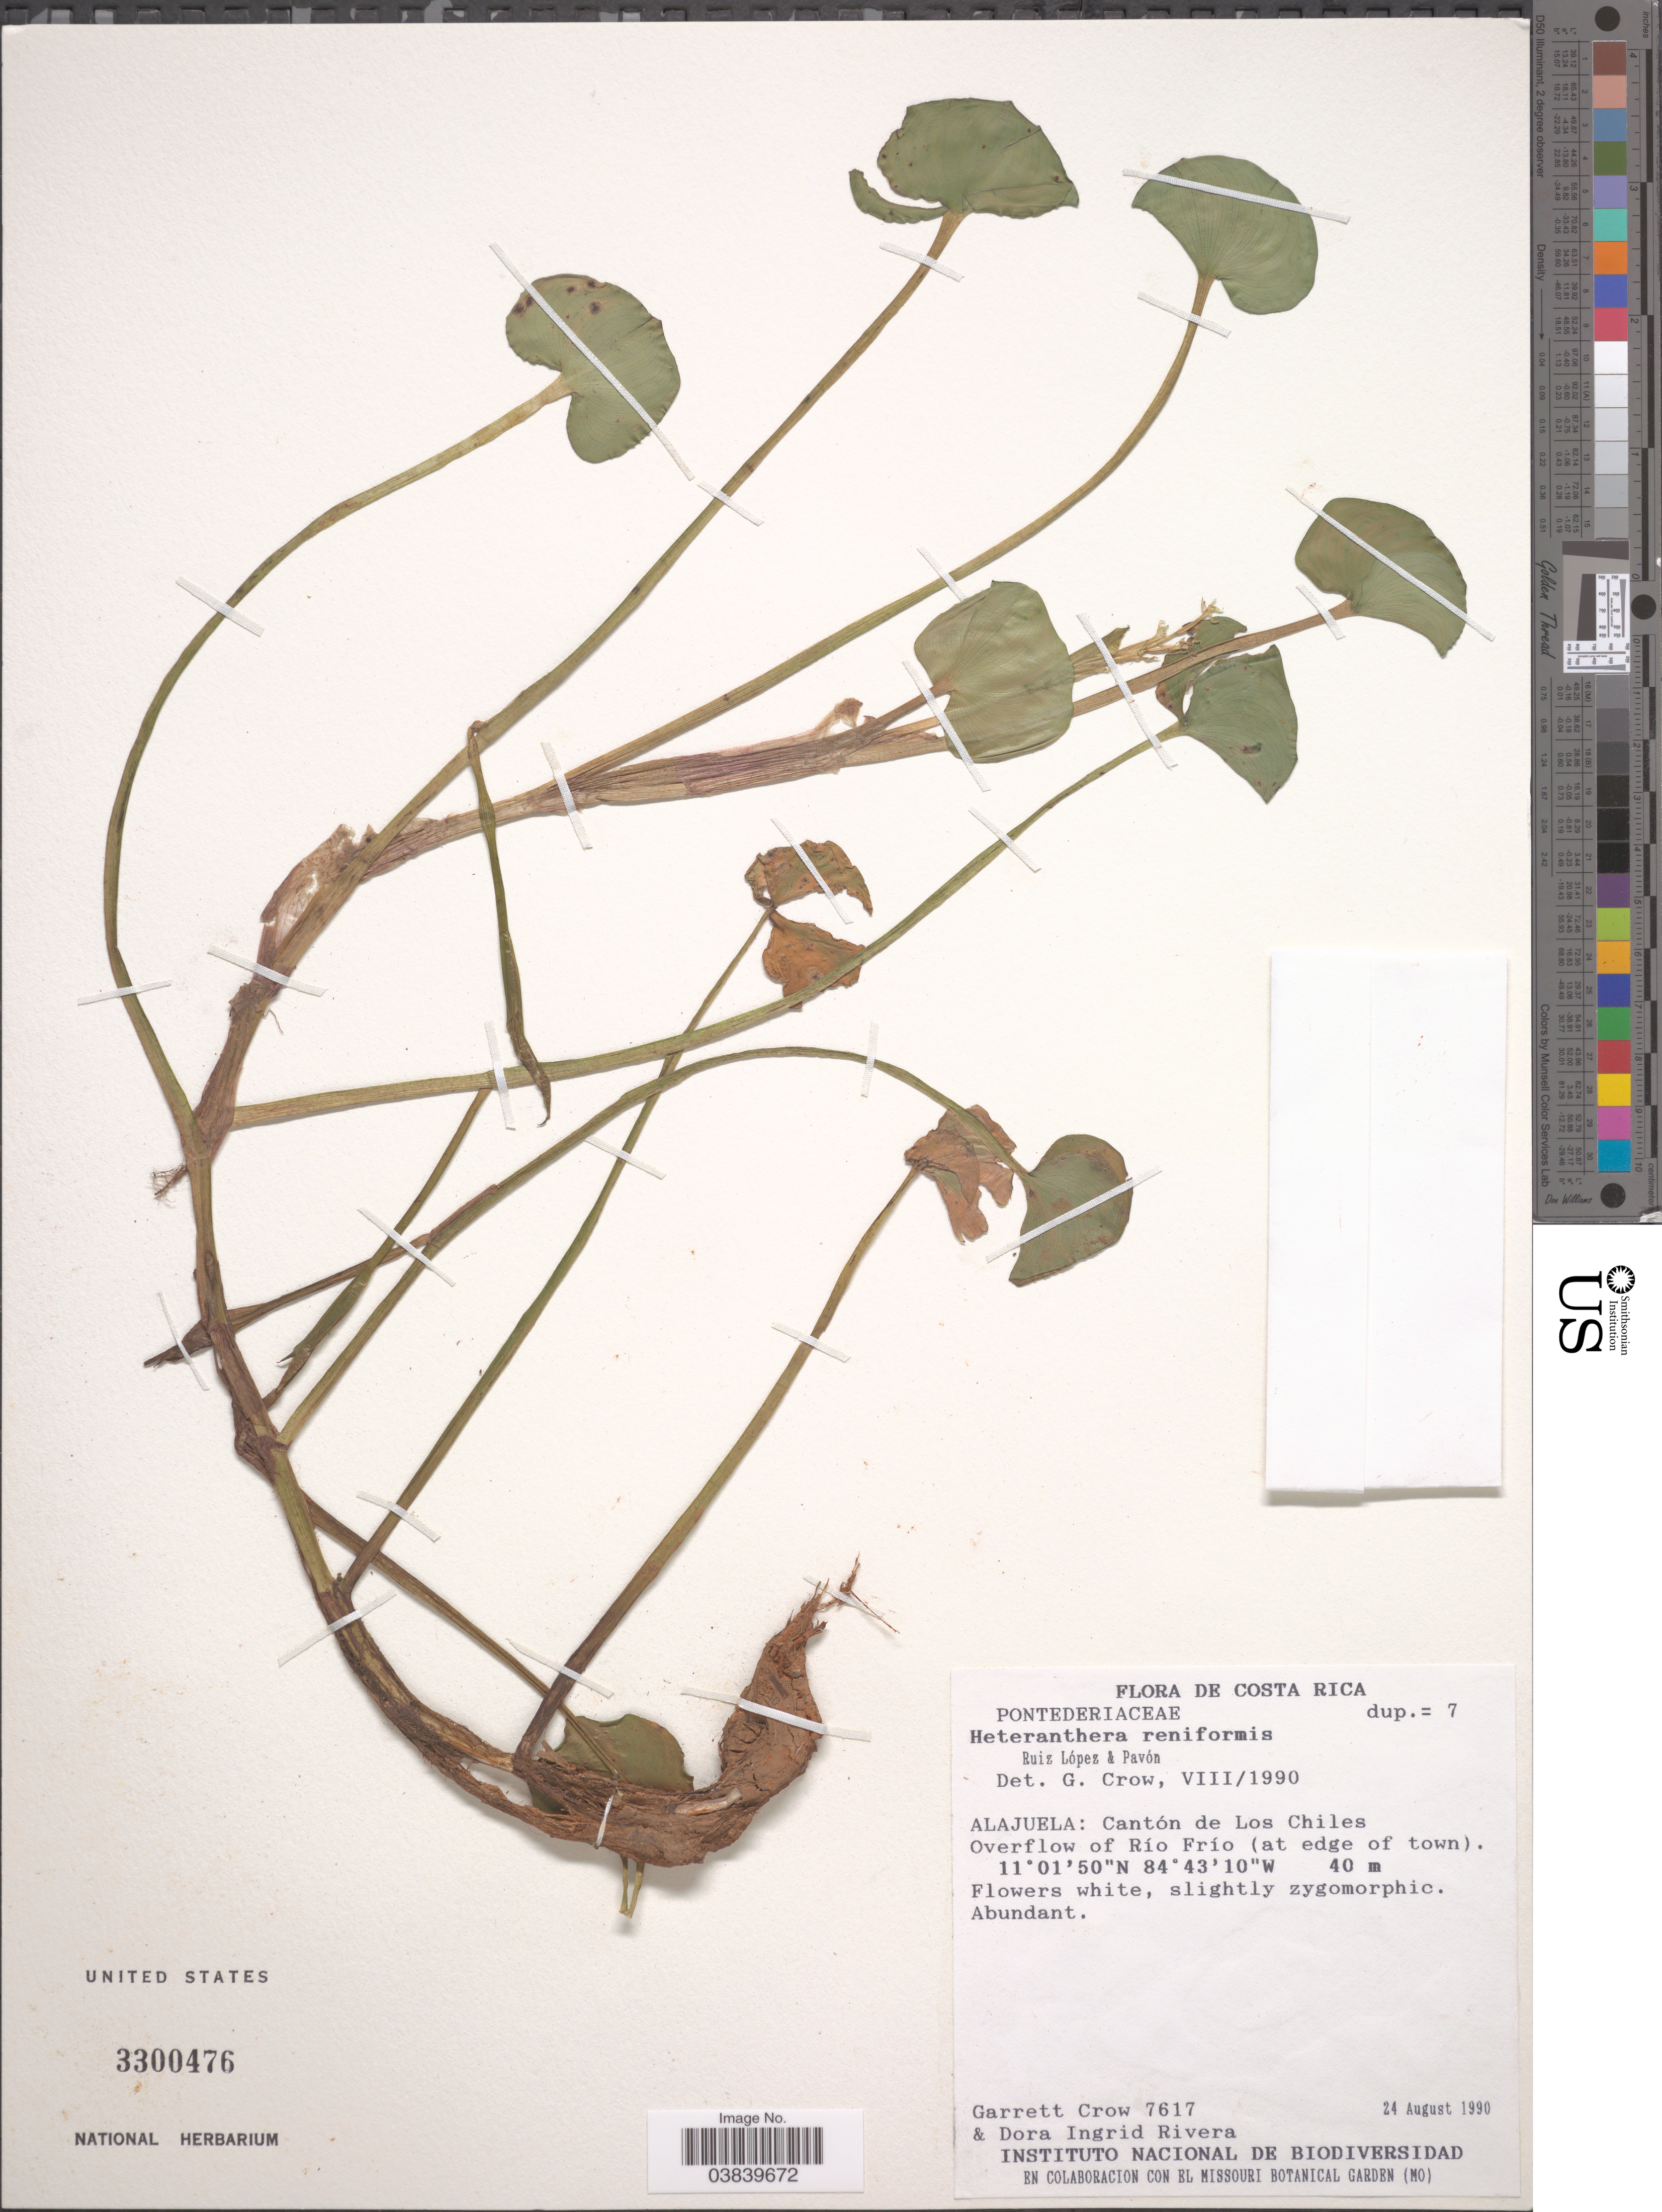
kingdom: Plantae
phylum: Tracheophyta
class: Liliopsida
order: Commelinales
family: Pontederiaceae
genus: Heteranthera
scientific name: Heteranthera reniformis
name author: Ruiz & Pav.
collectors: G. E. Crow & D. I. Rivera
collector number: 7617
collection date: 1990-08-24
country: Costa Rica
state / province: Alajuela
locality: Cantón de Los Chiles. Río Frío (at edge of town).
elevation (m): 40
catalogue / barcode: US 3300476